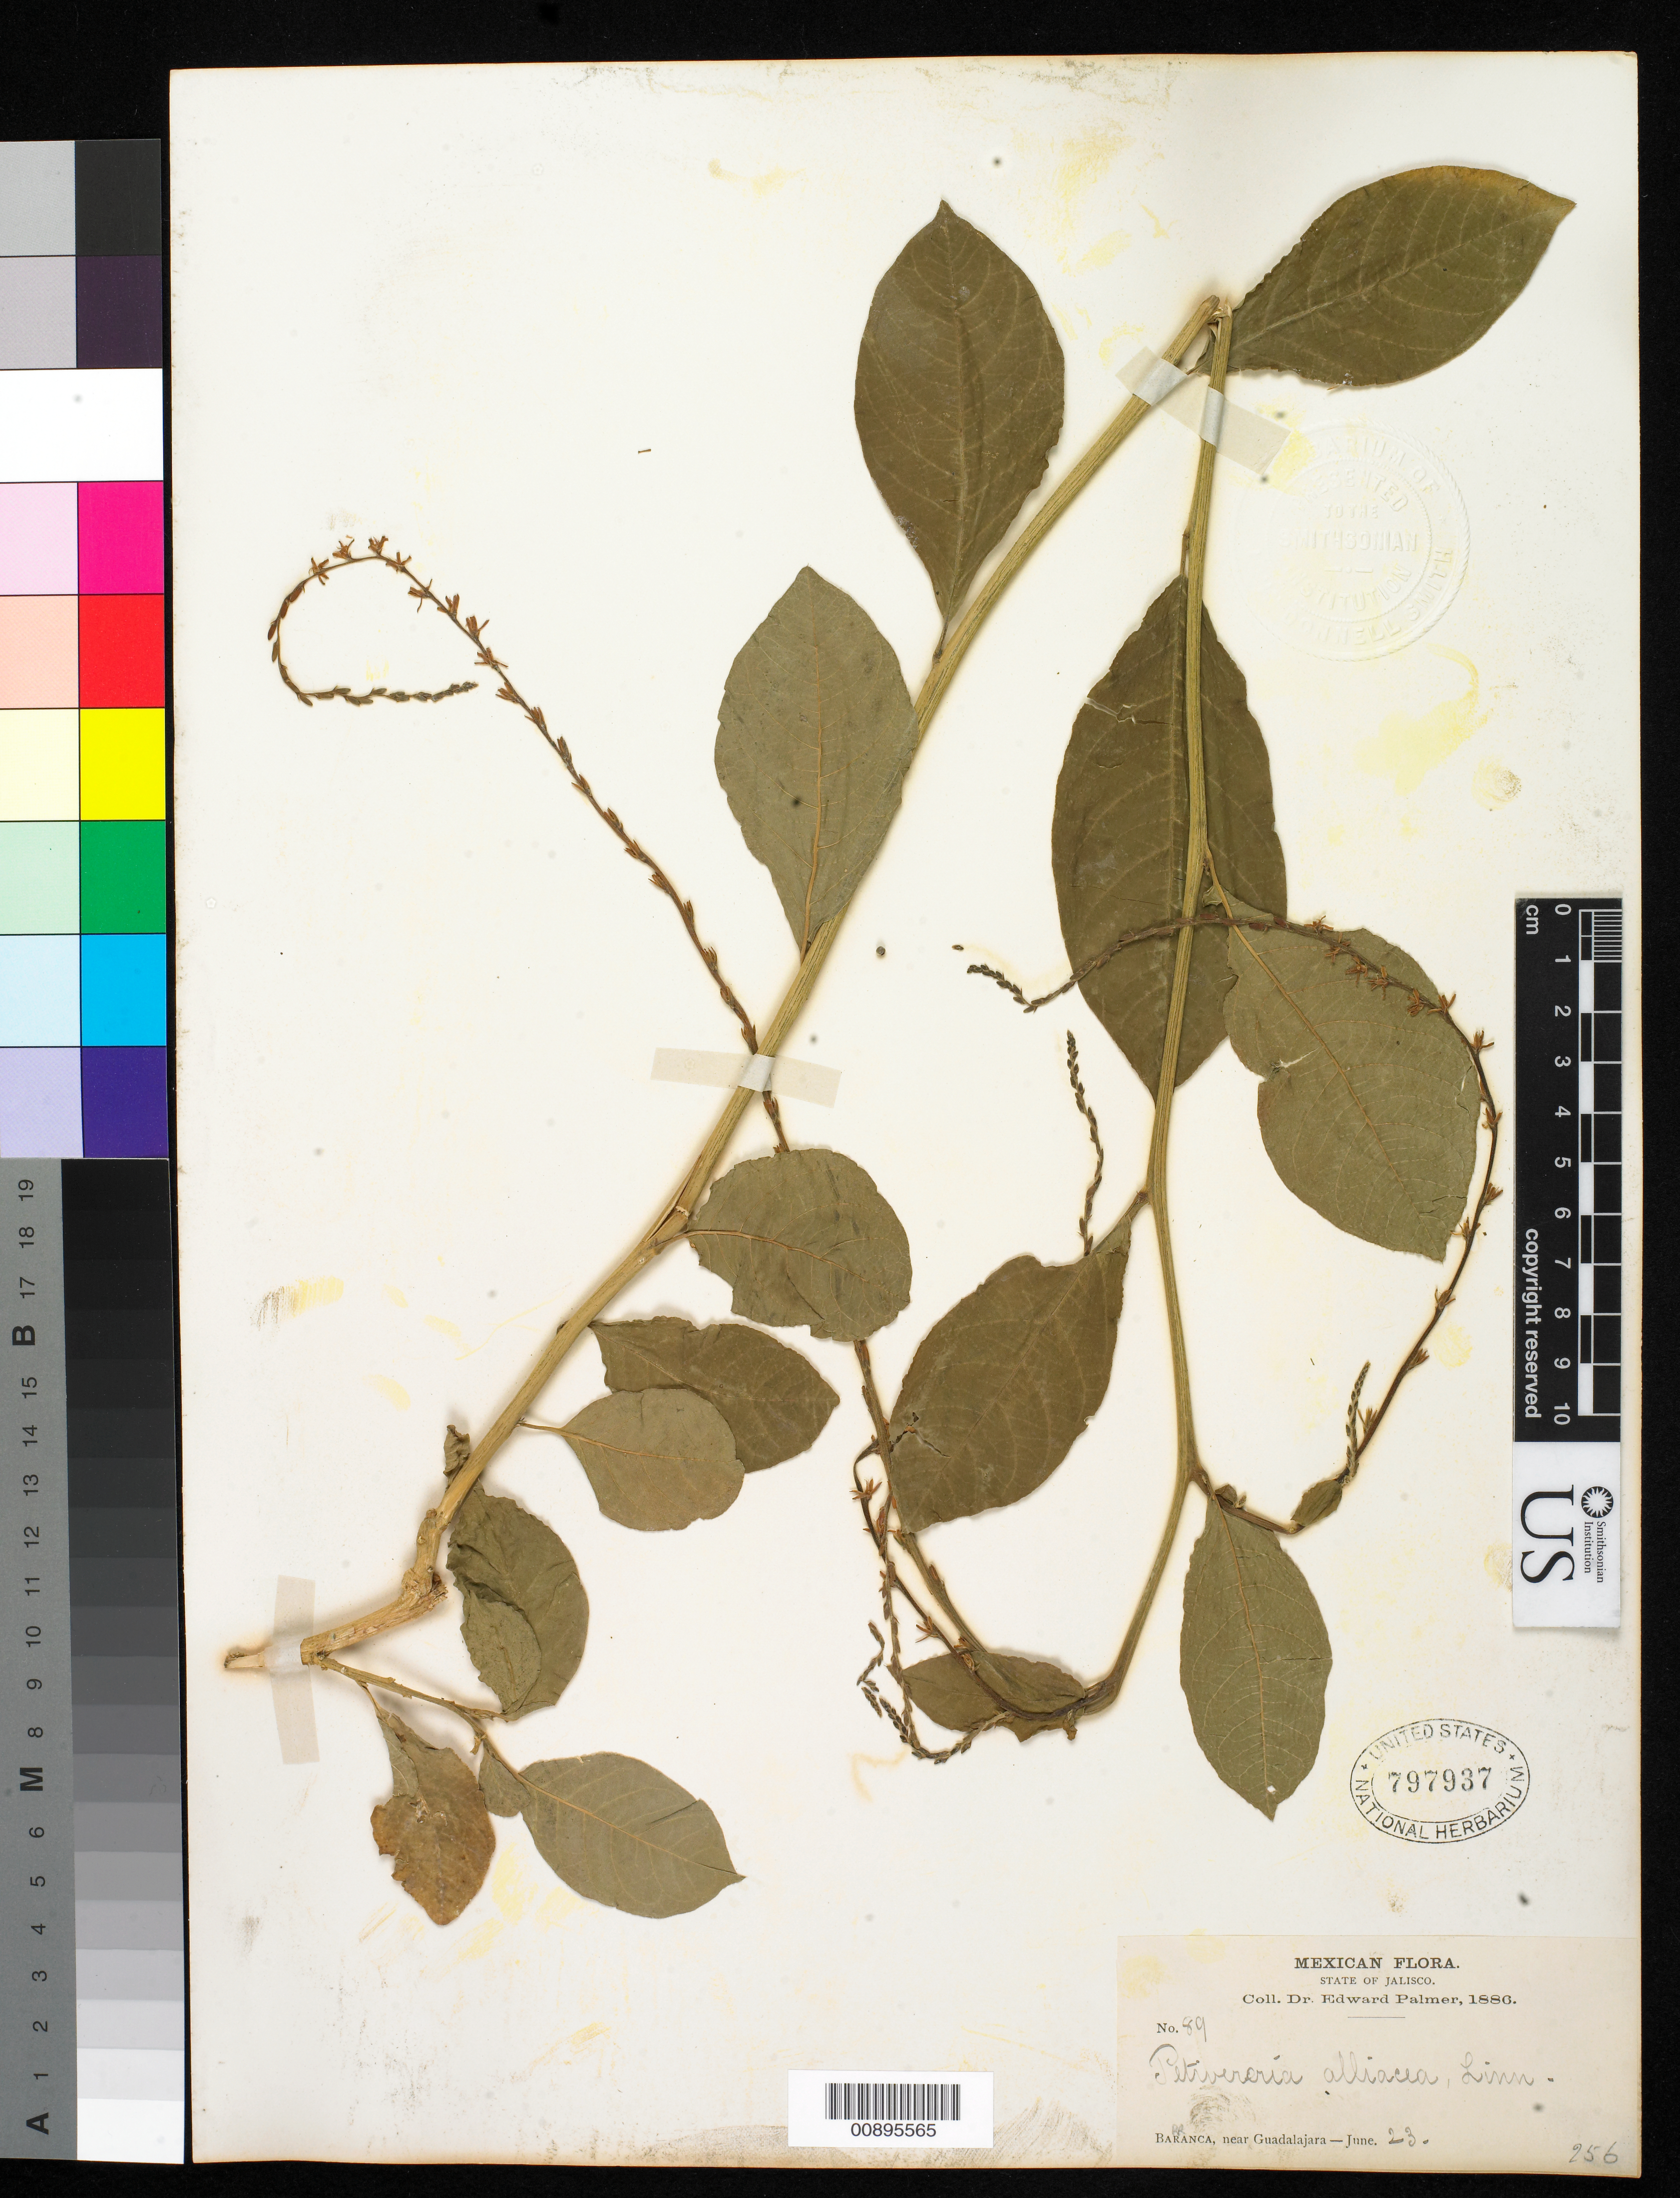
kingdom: Plantae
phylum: Tracheophyta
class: Magnoliopsida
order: Caryophyllales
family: Phytolaccaceae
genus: Petiveria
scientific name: Petiveria alliacea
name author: L.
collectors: E. Palmer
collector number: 89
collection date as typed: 23 Jun 1886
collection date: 1886-06-23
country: Mexico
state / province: Jalisco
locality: Barranca, near Guadalajara, Jalisco.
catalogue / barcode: US 797937